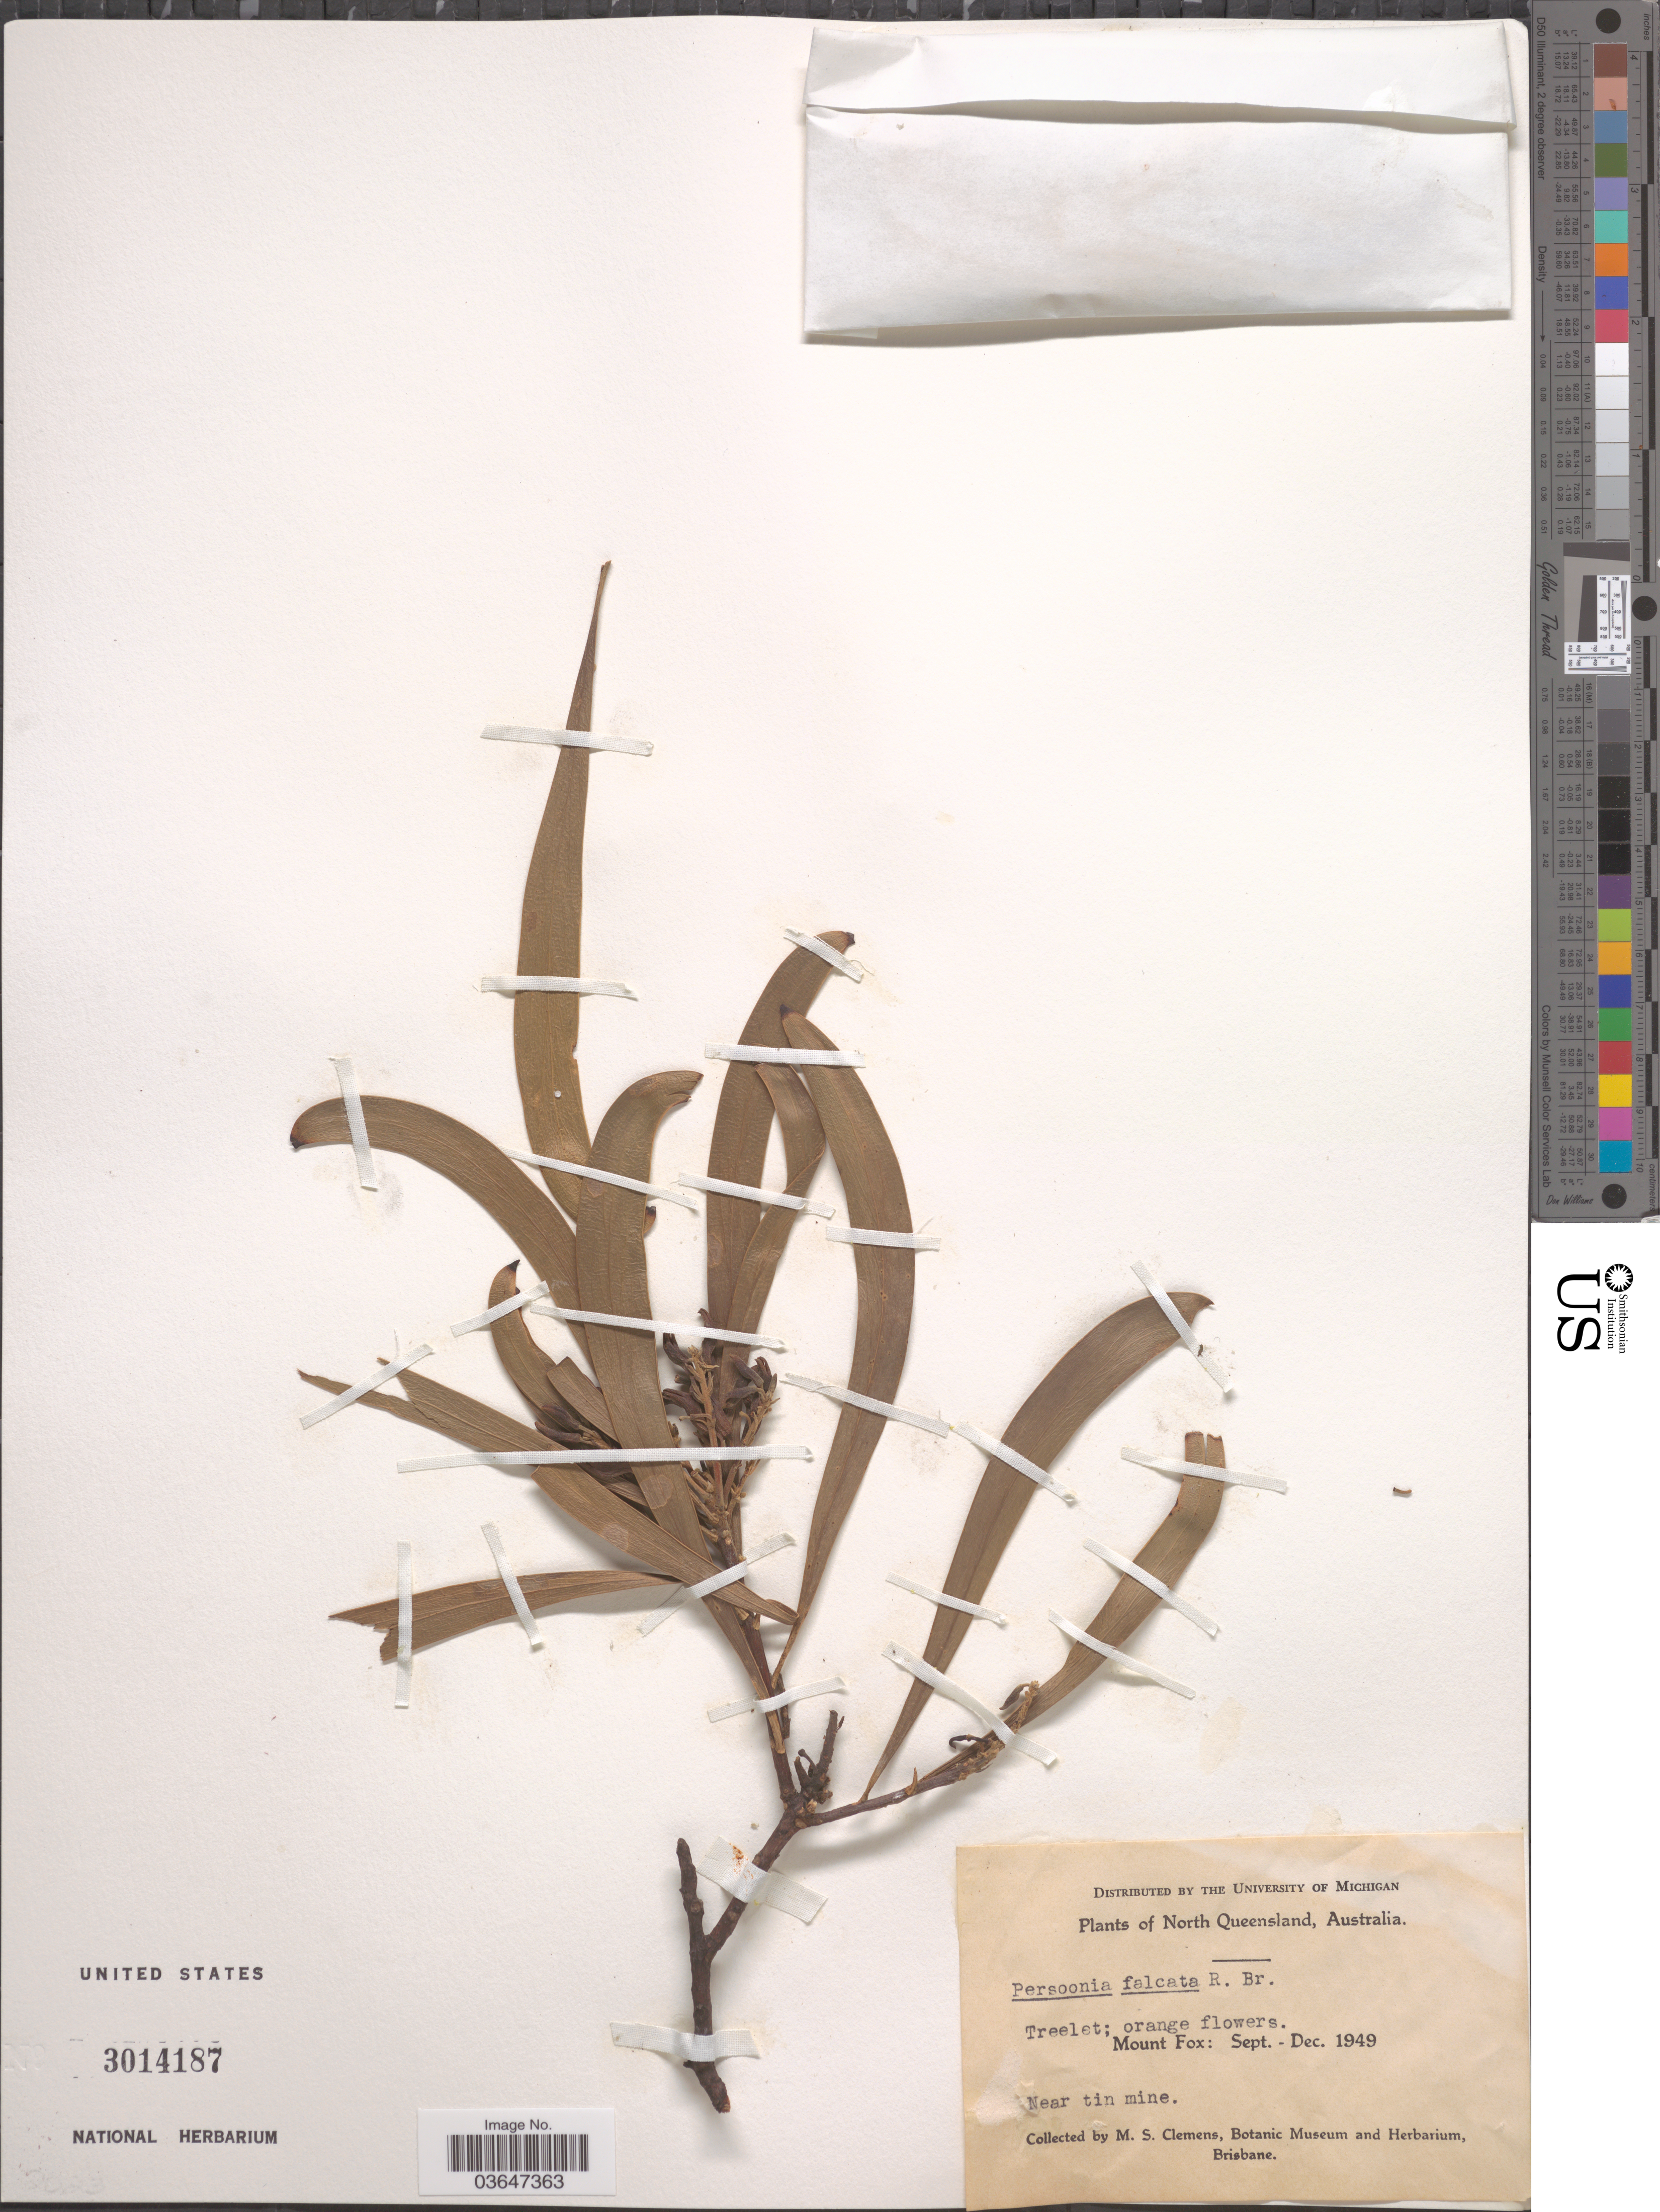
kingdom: Plantae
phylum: Tracheophyta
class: Magnoliopsida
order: Proteales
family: Proteaceae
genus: Persoonia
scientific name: Persoonia falcata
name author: R. Br.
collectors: M. S. Clemens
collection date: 1949-09/1949-12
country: Australia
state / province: Queensland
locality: North Queensland. Mount Fox. Near tin mine.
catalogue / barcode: US 3014187